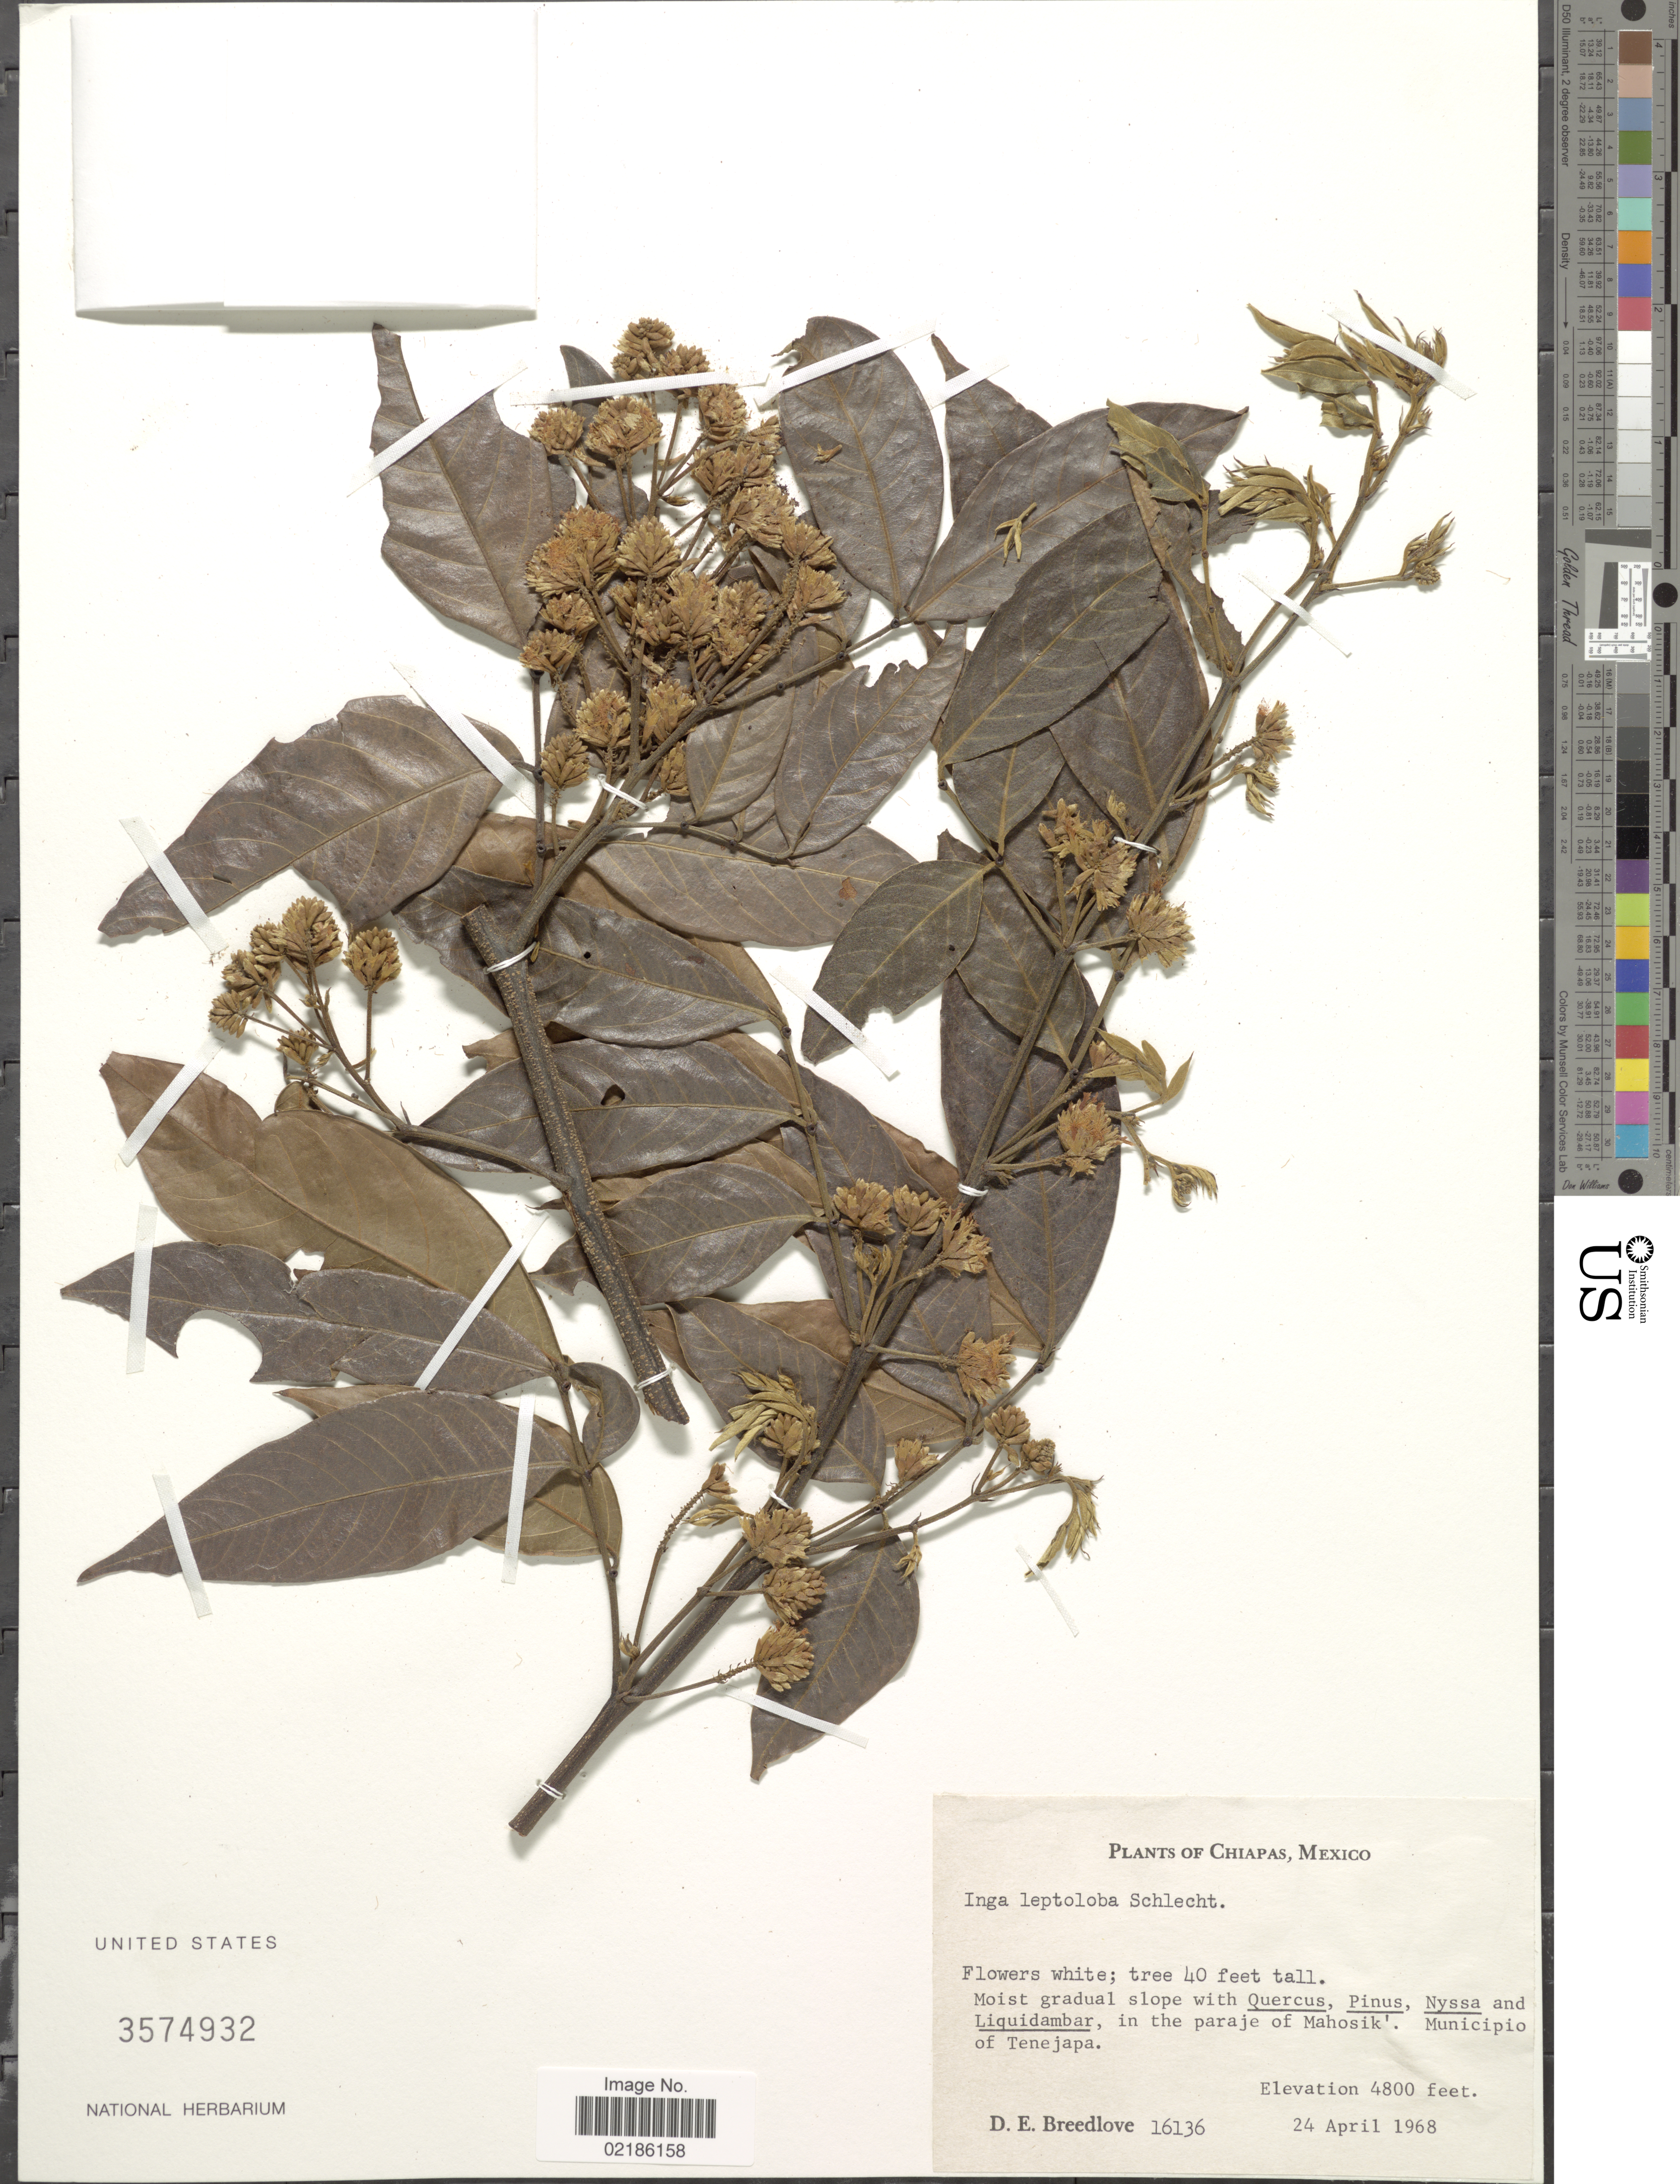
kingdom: Plantae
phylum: Tracheophyta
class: Magnoliopsida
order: Fabales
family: Fabaceae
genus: Inga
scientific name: Inga leptoloba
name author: Schltdl.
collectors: D. E. Breedlove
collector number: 16136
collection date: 1968-04-24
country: Mexico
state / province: Chiapas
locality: In the paraje of Mahosik, Municipio of Tenejapa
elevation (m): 1463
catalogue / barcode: US 3574932